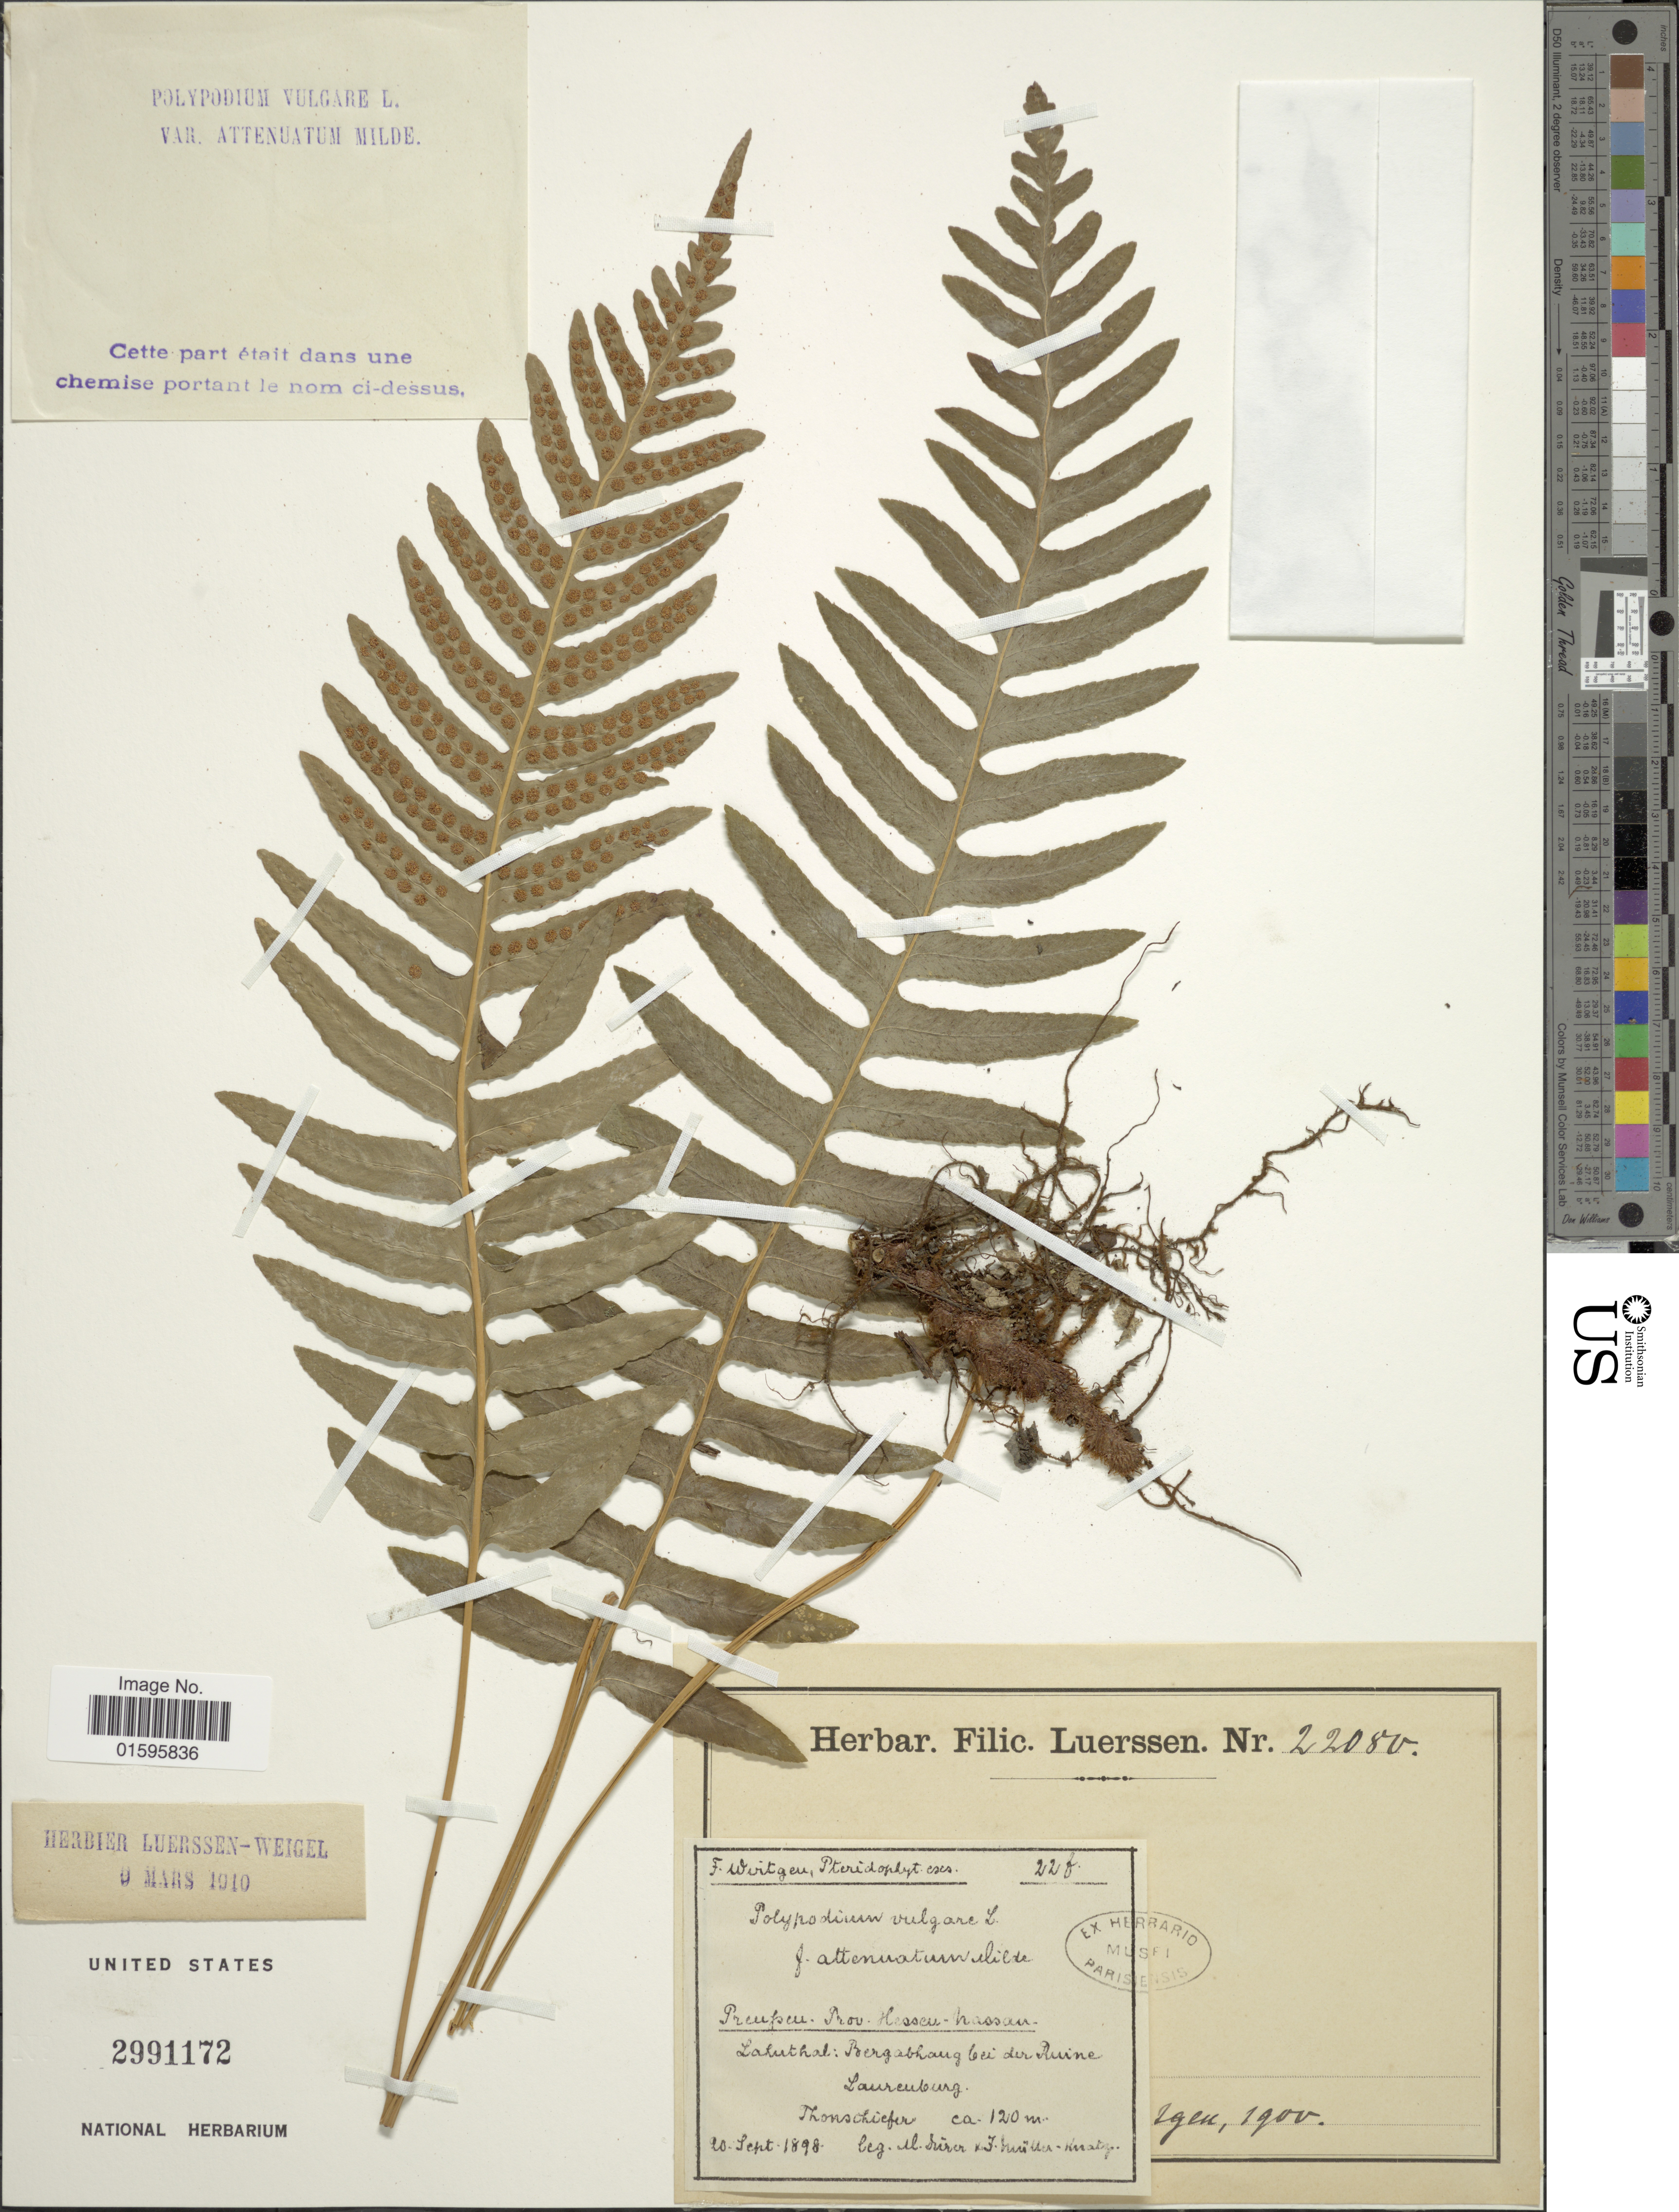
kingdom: Plantae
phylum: Tracheophyta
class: Polypodiopsida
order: Polypodiales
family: Polypodiaceae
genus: Polypodium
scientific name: Polypodium vulgare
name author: L.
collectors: Coll. illegible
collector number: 22f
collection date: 1898-09-20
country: Germany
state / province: Hesse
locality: Preussen, prov. Hessen, Nassan, Laruthal: Bergabhaug bei der Ruine Laurenberg, Monschiefer [interpreted]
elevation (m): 120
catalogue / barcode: US 2991172